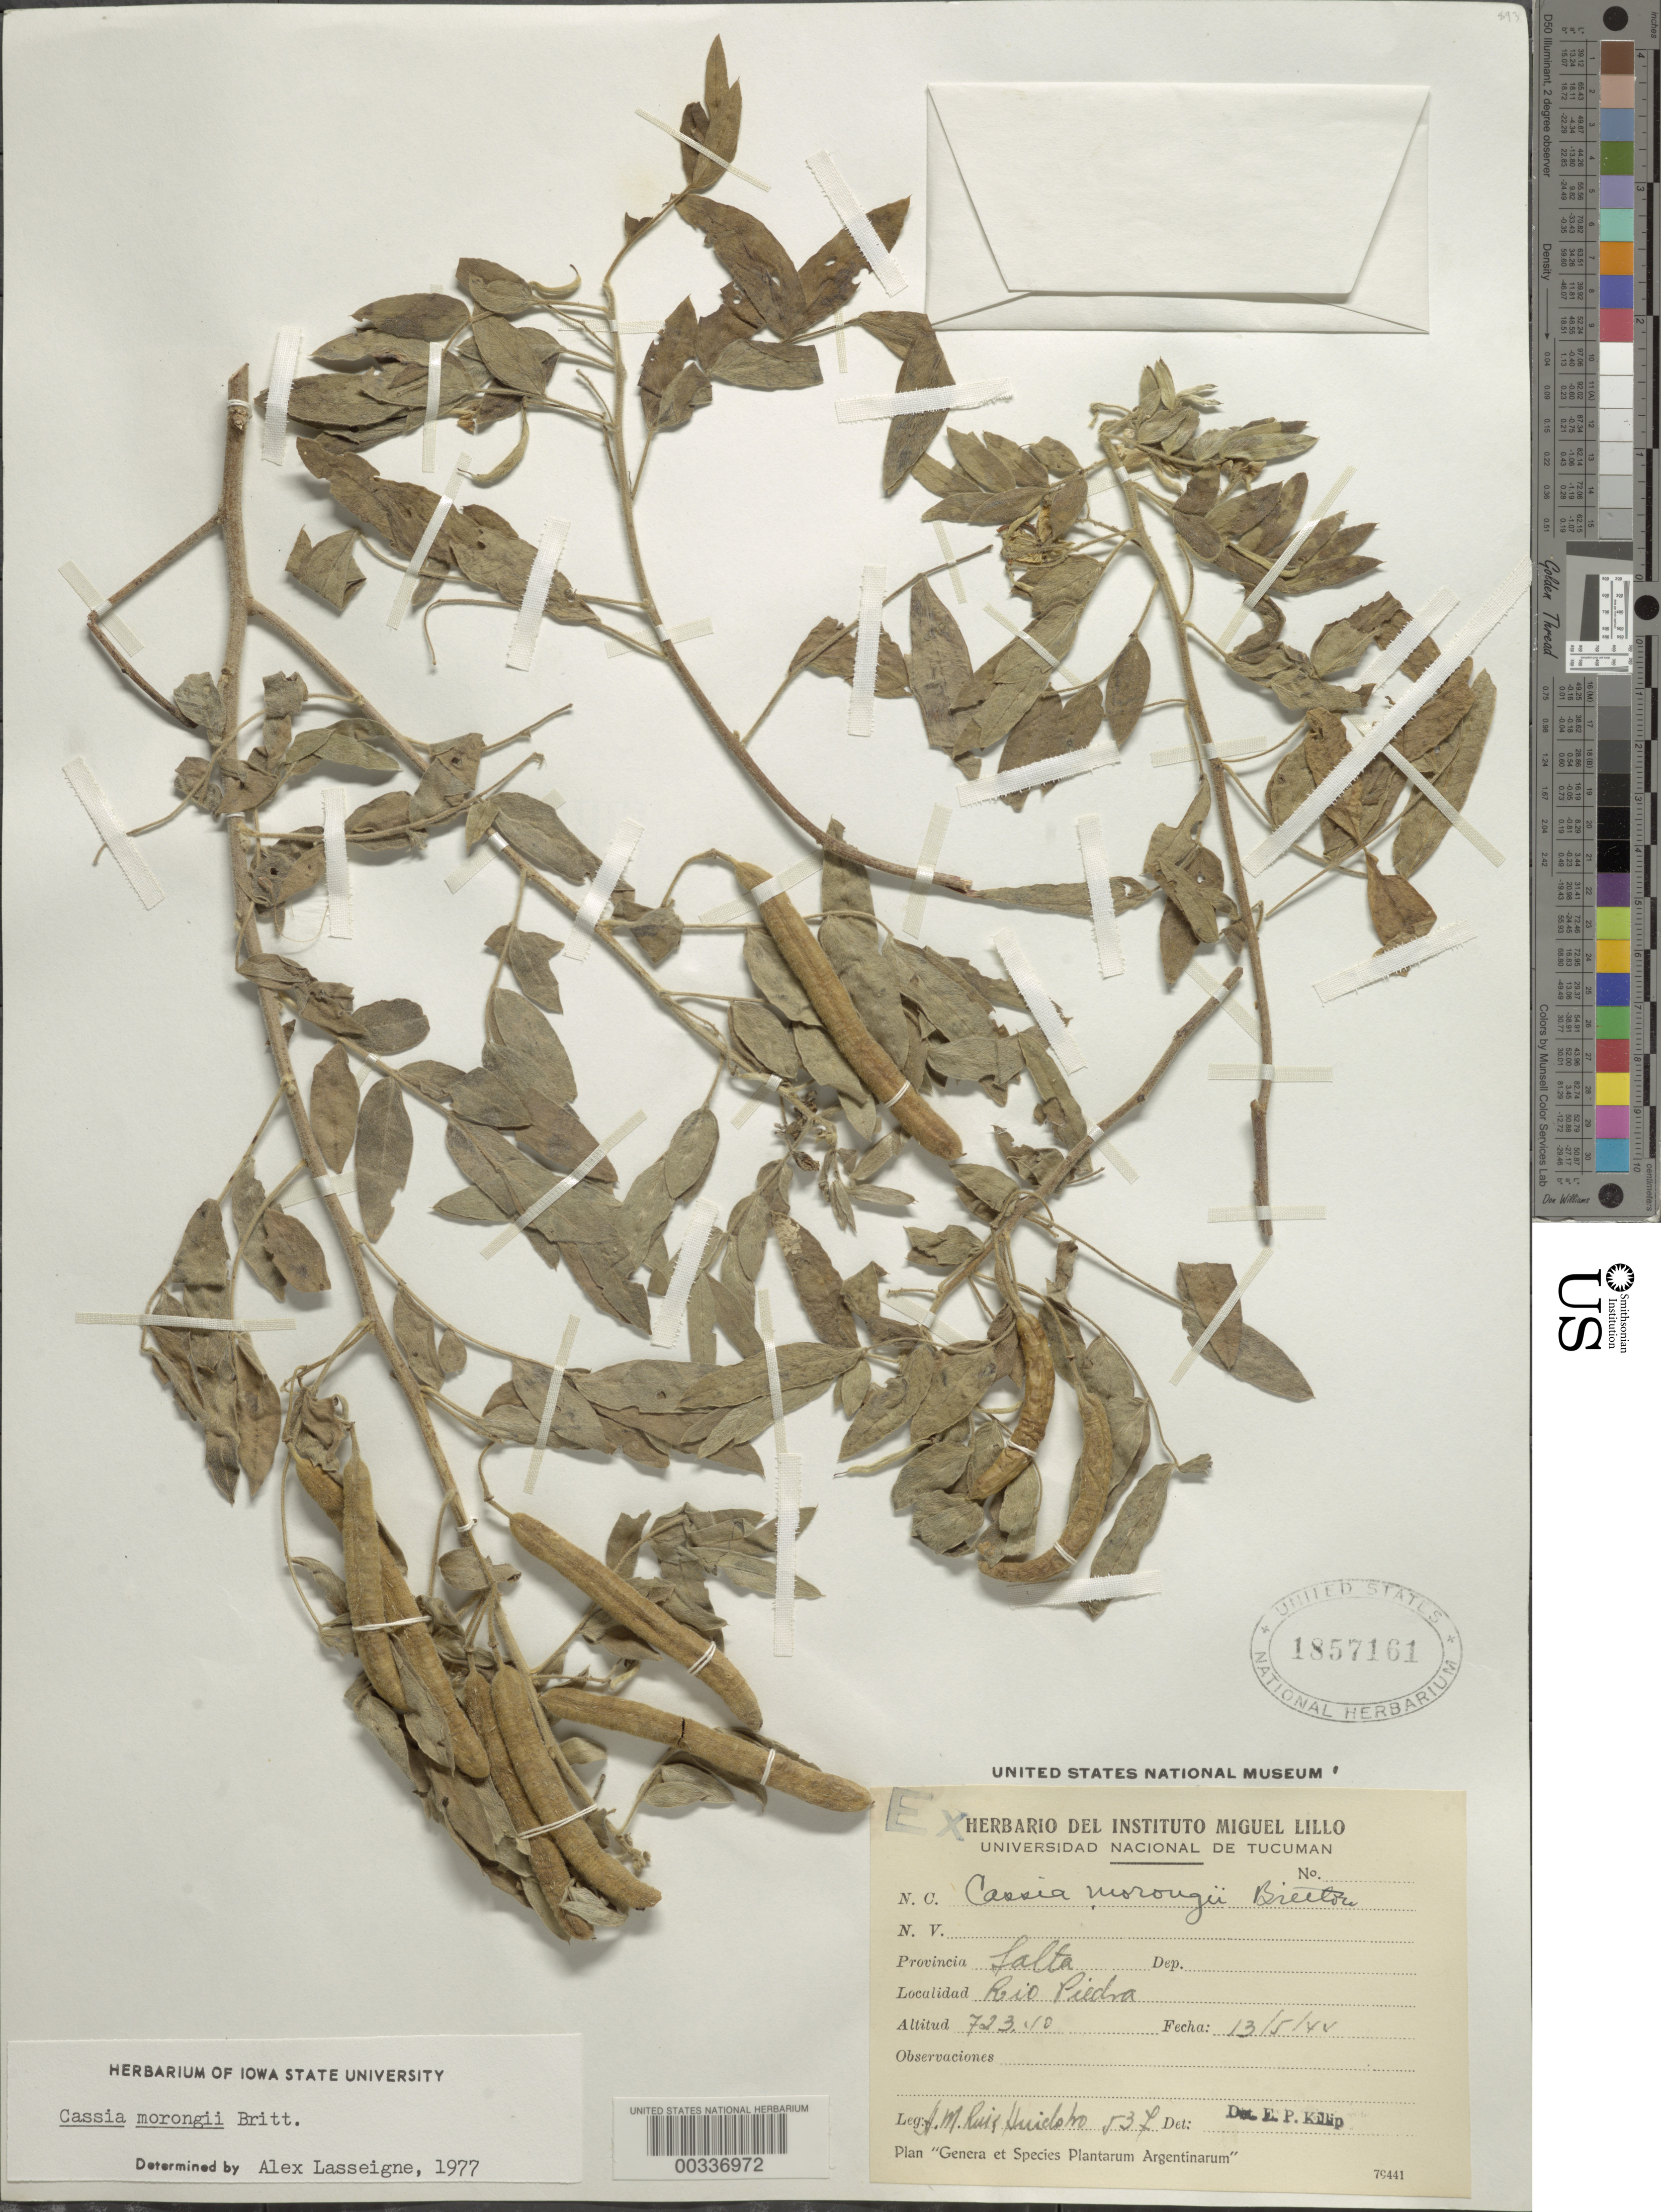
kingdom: Plantae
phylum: Tracheophyta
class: Magnoliopsida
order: Fabales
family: Fabaceae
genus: Senna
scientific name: Senna morongii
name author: (Britton) H.S. Irwin & Barneby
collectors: M. Ruiz Huidobro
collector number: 537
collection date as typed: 13 May 1944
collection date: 1944-05-13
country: Argentina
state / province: Salta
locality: Rio Piedra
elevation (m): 723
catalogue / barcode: US 1857161